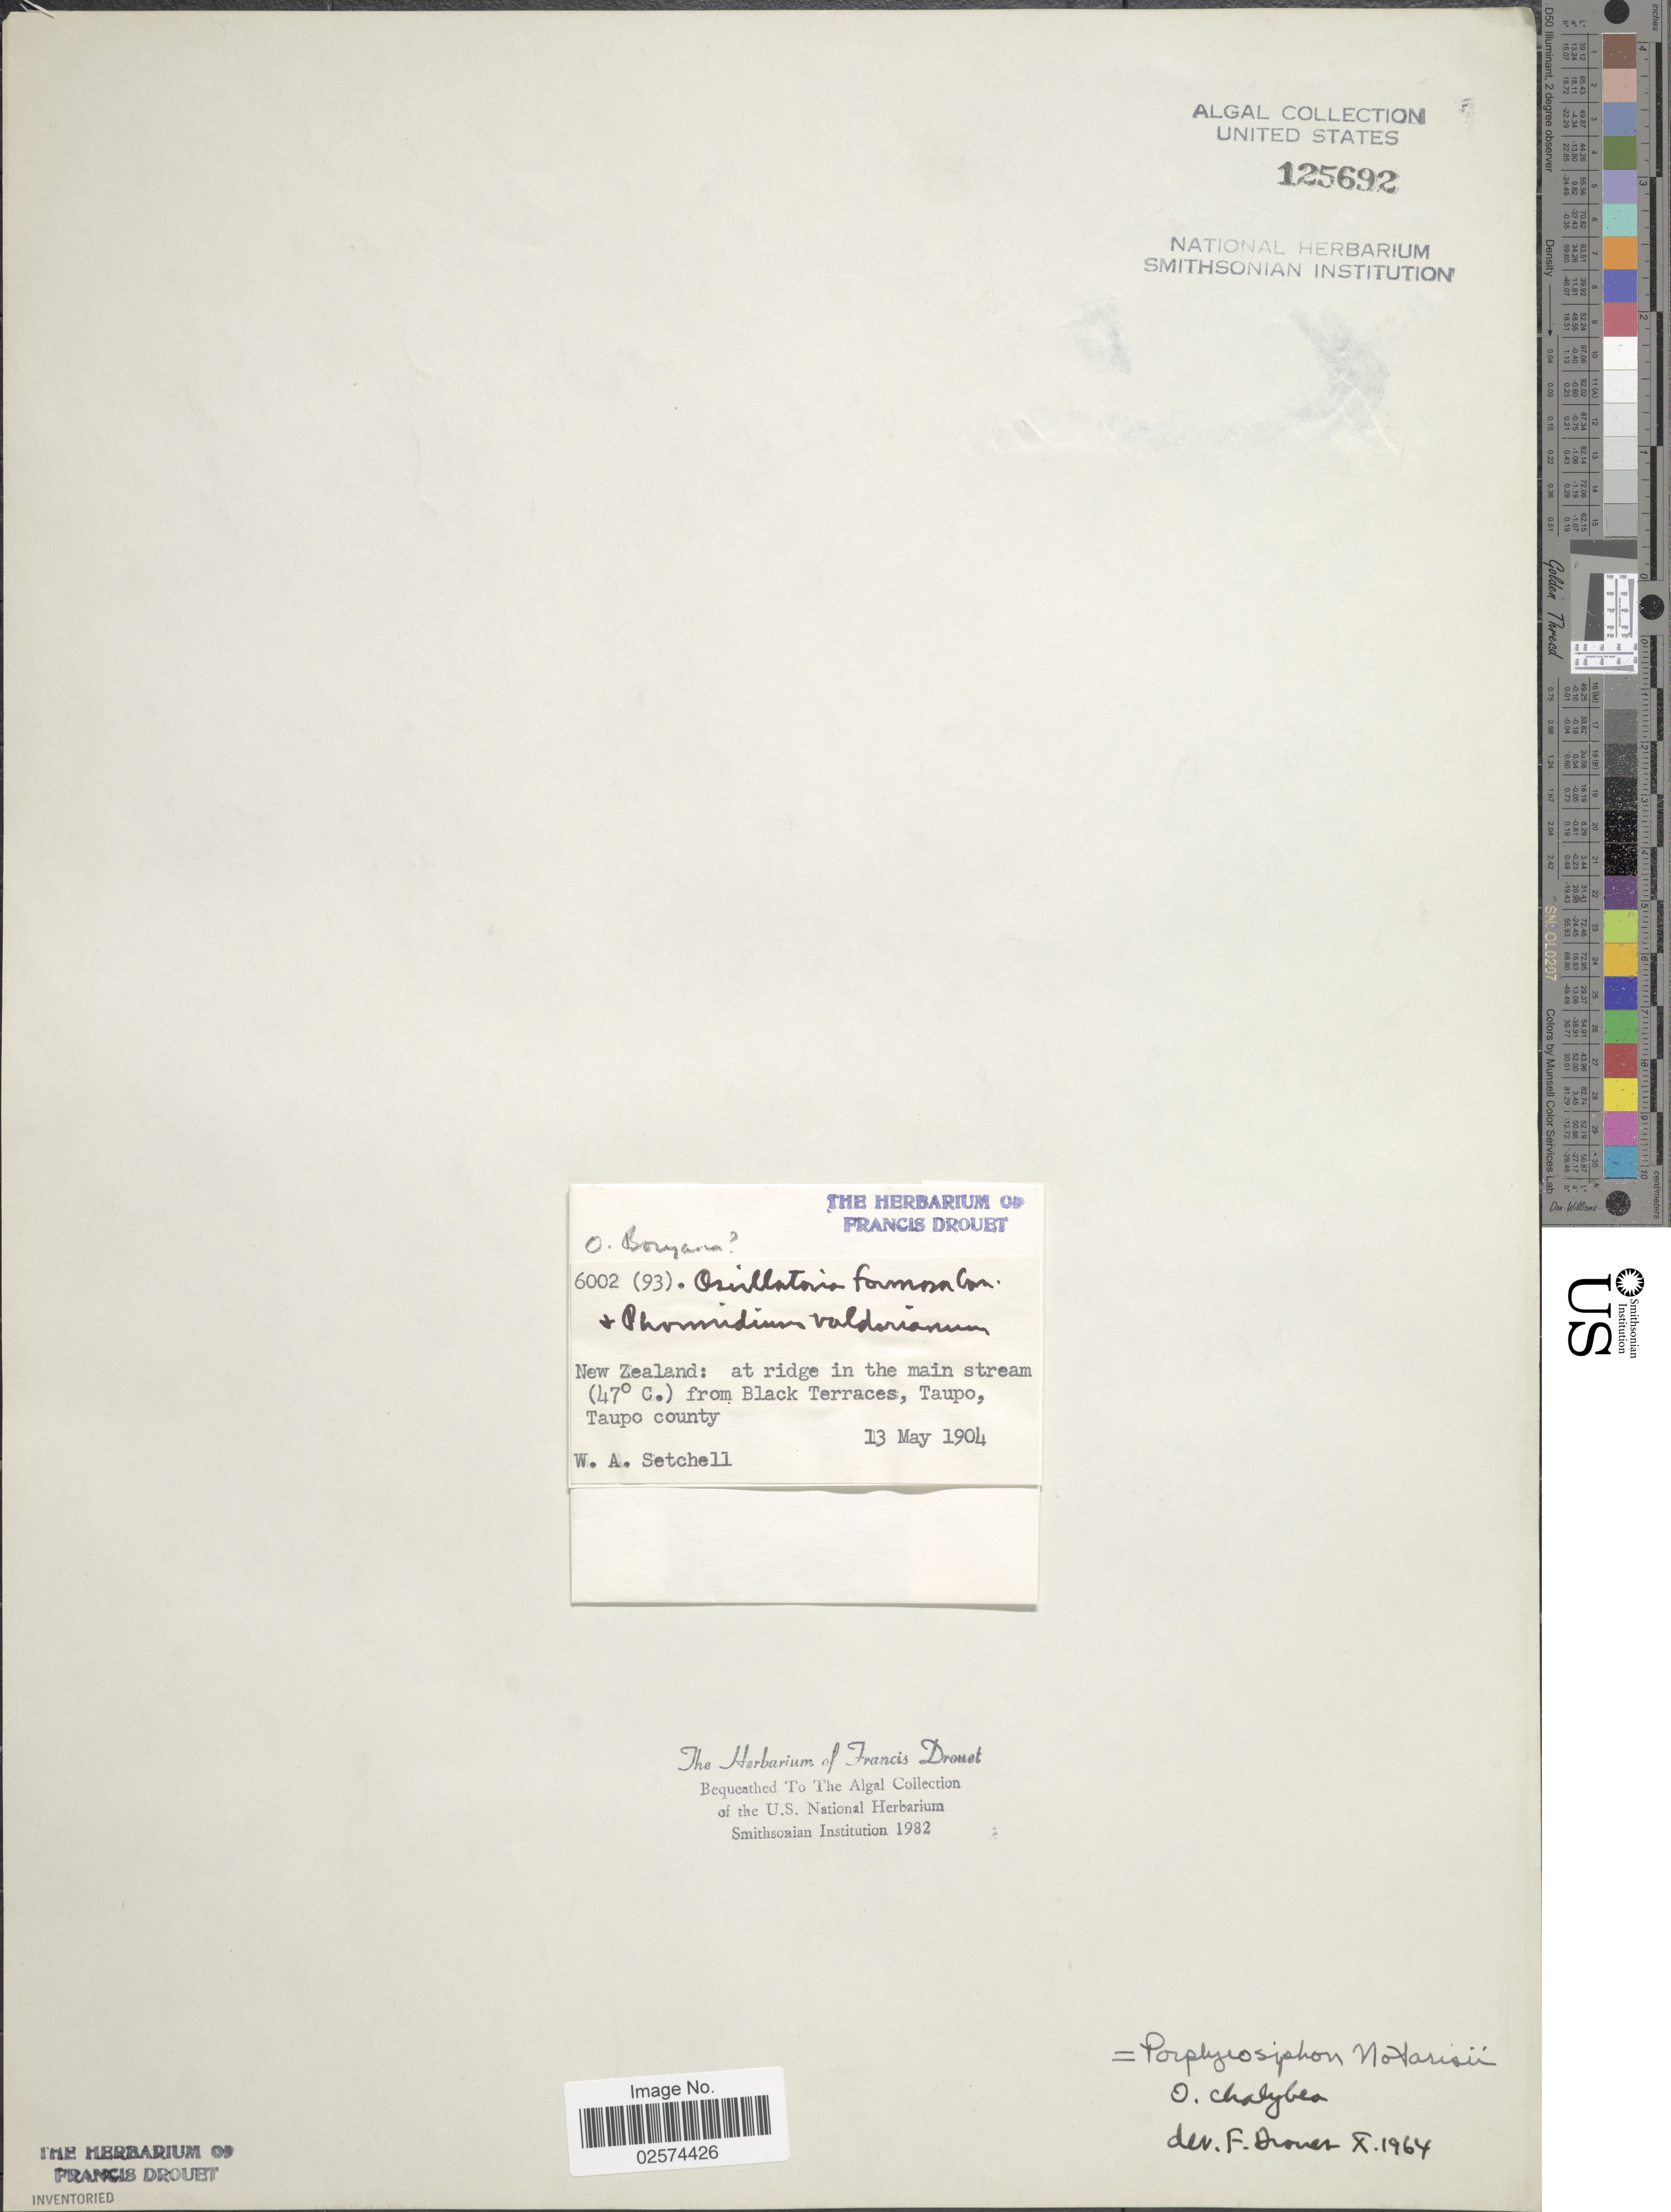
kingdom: Bacteria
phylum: Cyanobacteria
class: Cyanobacteriia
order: Cyanobacteriales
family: Microcoleaceae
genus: Porphyrosiphon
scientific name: Porphyrosiphon notarisii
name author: Kütz. ex Gomont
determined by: Drouet, F. E.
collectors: W. Setchell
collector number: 6002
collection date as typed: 13 May 1904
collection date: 1904-05-13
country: New Zealand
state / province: Waikato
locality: Black terraces, taupo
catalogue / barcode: US 125692